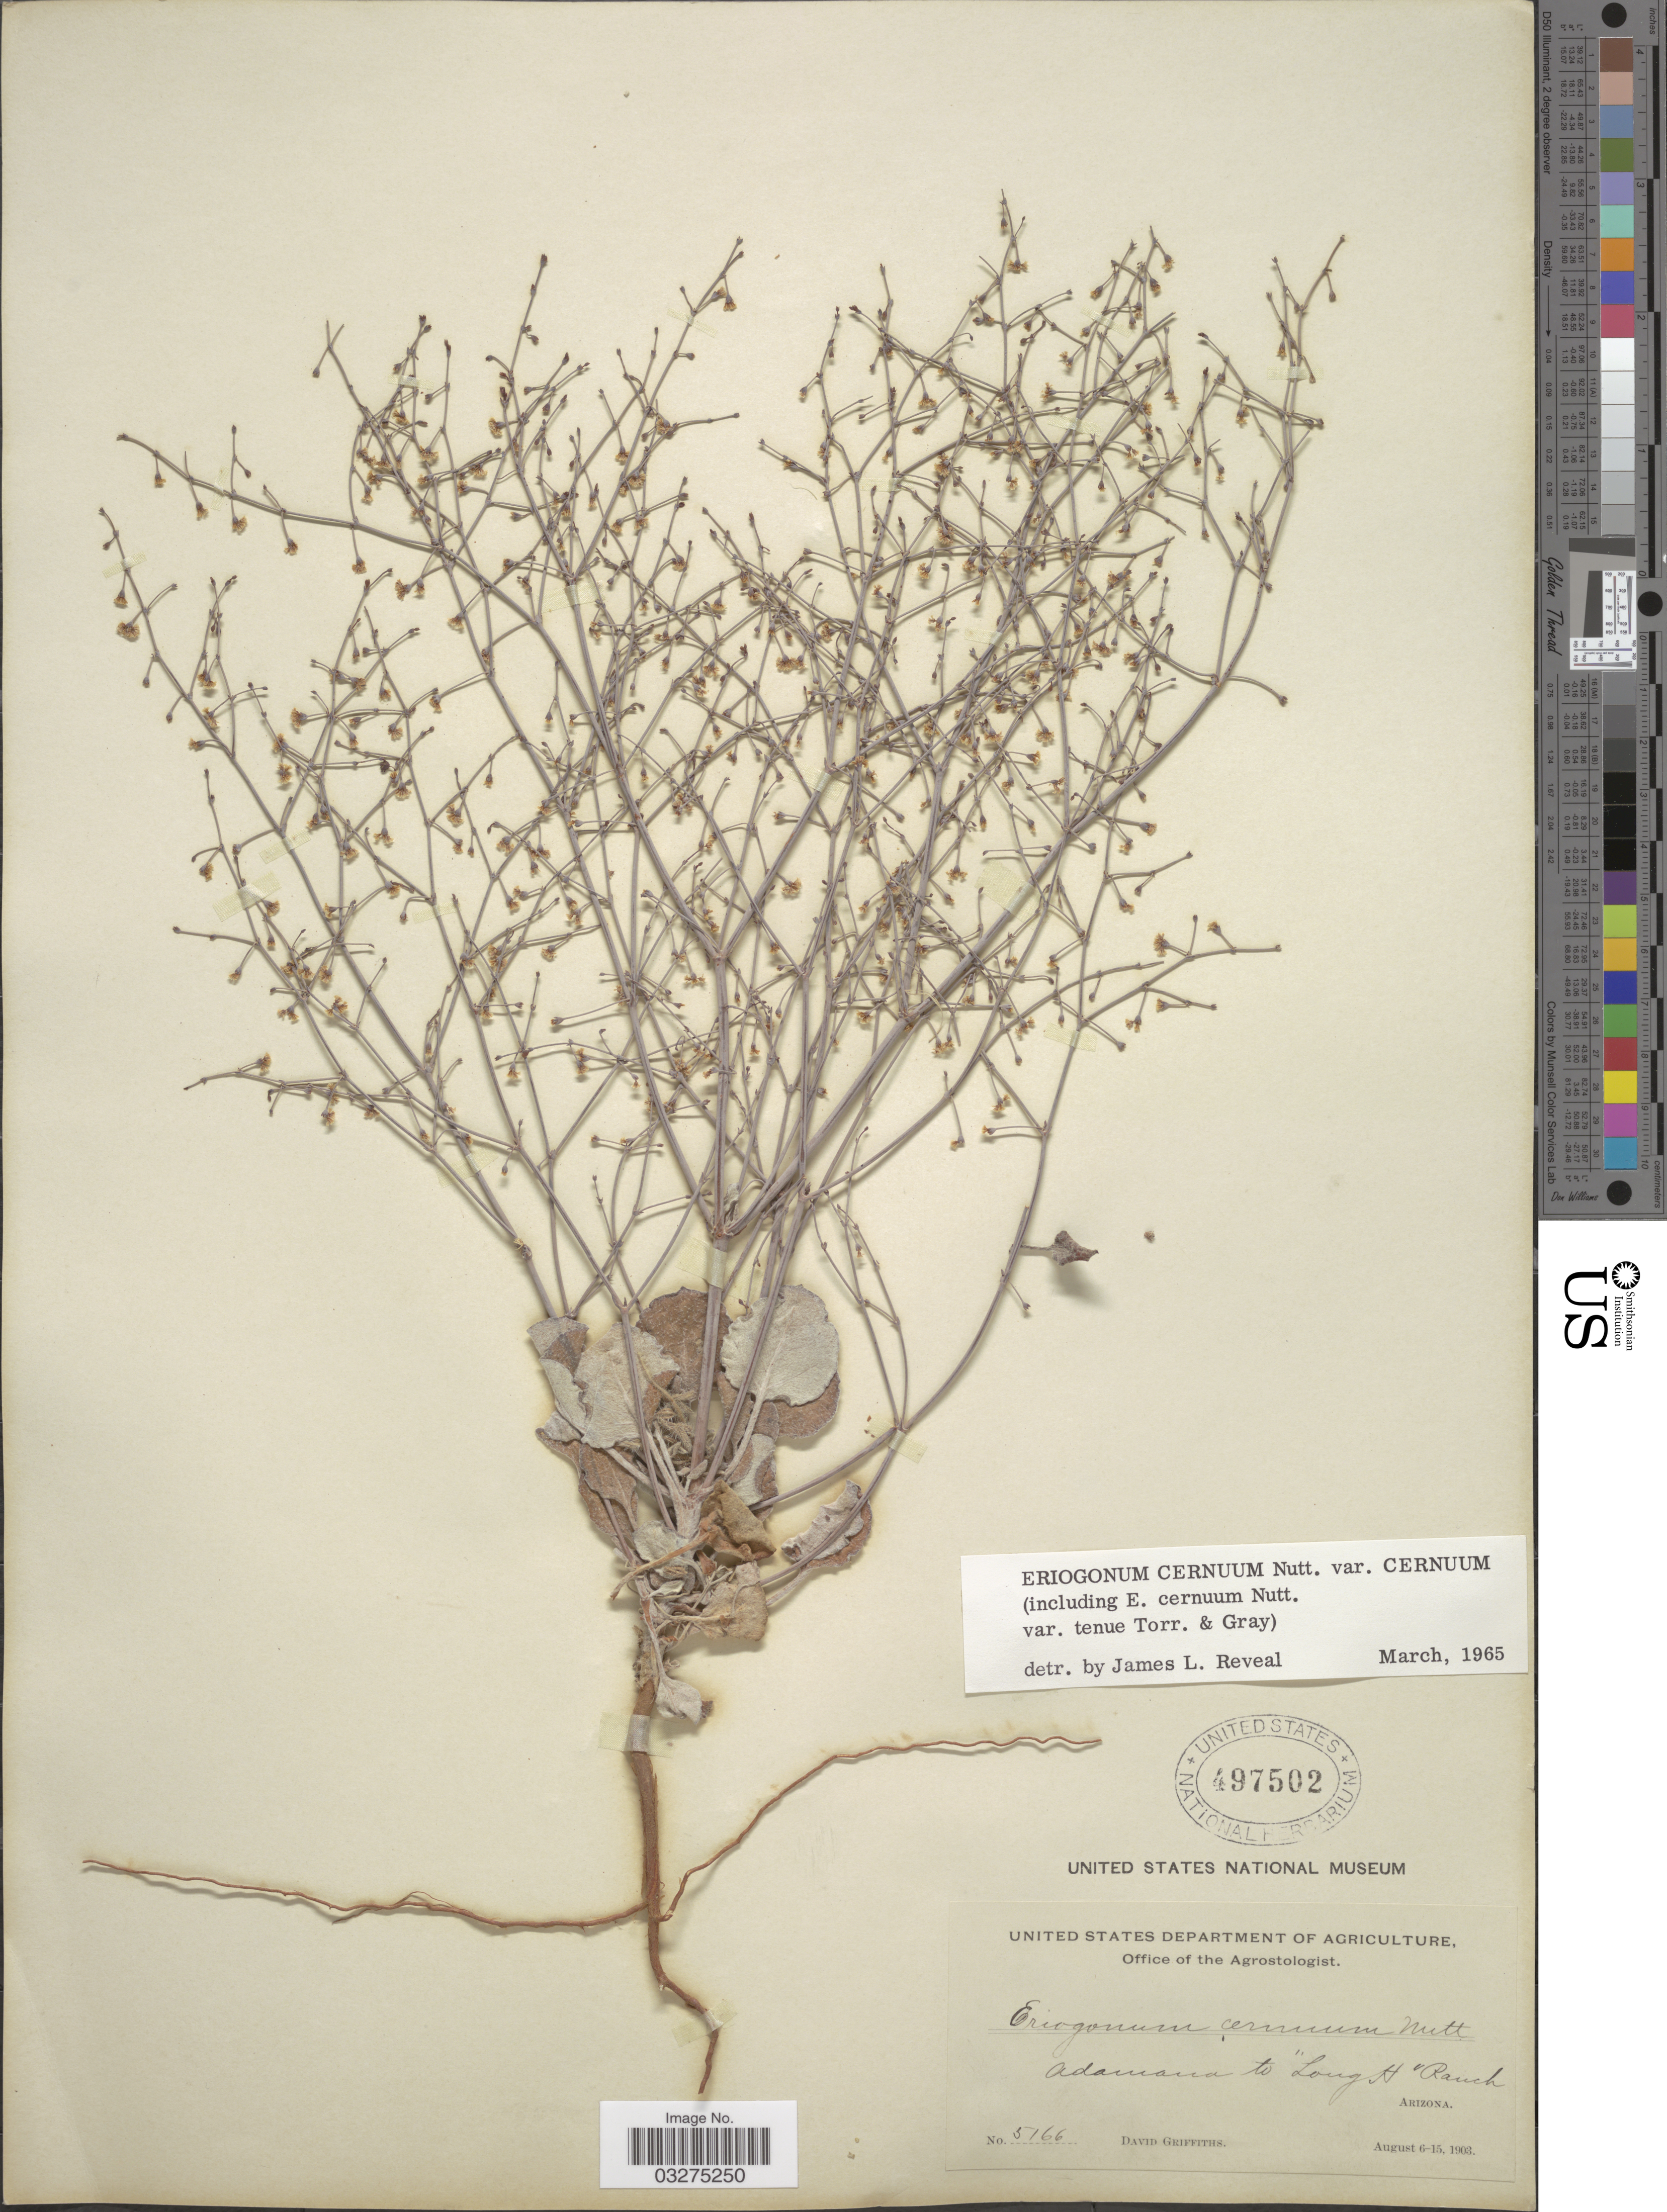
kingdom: Plantae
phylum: Tracheophyta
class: Magnoliopsida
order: Caryophyllales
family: Polygonaceae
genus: Eriogonum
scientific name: Eriogonum cernuum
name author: Nutt.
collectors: D. Griffiths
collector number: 5166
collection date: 1903-08-06/1903-08-15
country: United States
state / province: Arizona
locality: Adamana to "Long H" Ranch.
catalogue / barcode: US 497502